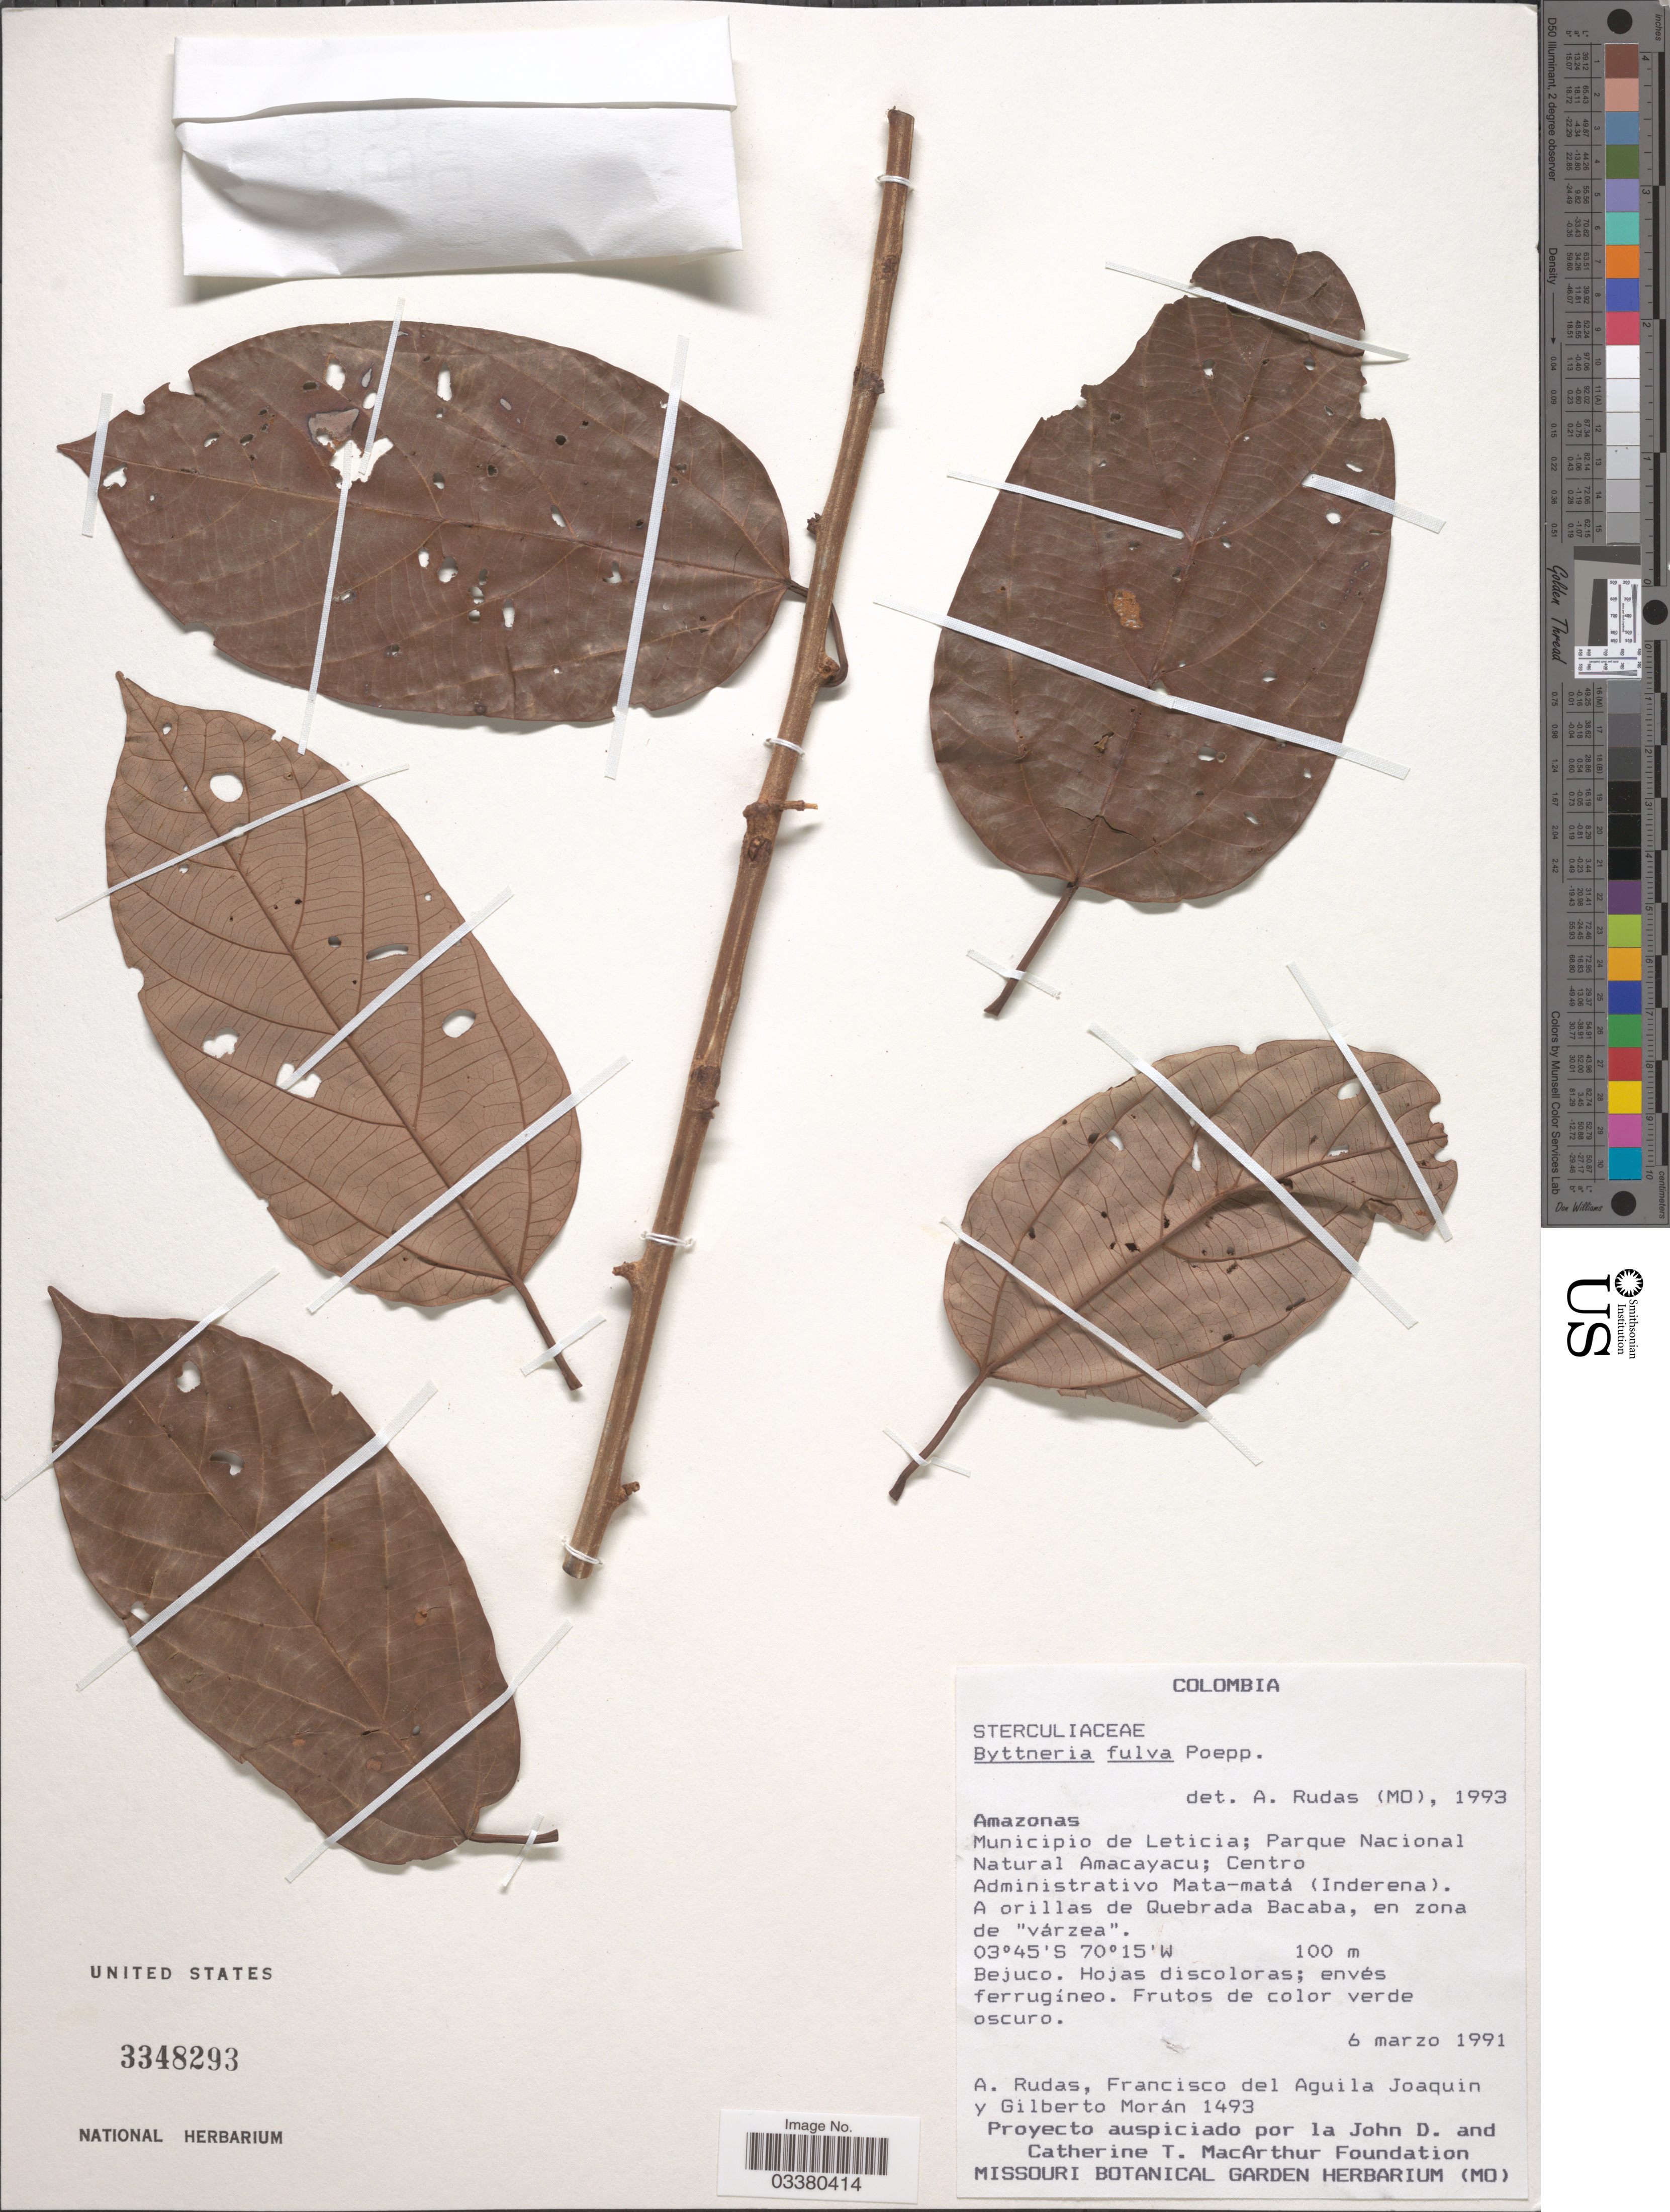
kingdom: Plantae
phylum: Tracheophyta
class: Magnoliopsida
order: Malvales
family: Malvaceae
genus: Byttneria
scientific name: Byttneria fulva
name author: Poepp.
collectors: A. Rudas, F. Aguila Joaquin & G. Moran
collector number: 1493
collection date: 1991-03-06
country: Colombia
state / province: Amazônas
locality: Municipio de Leticia; Parque Nacional Natural Amacayacu; Centro Administrativo Mata-matá (Inderena). A orillas de Quebrada Bacaba, en zona de "várzea".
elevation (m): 100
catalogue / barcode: US 3348293